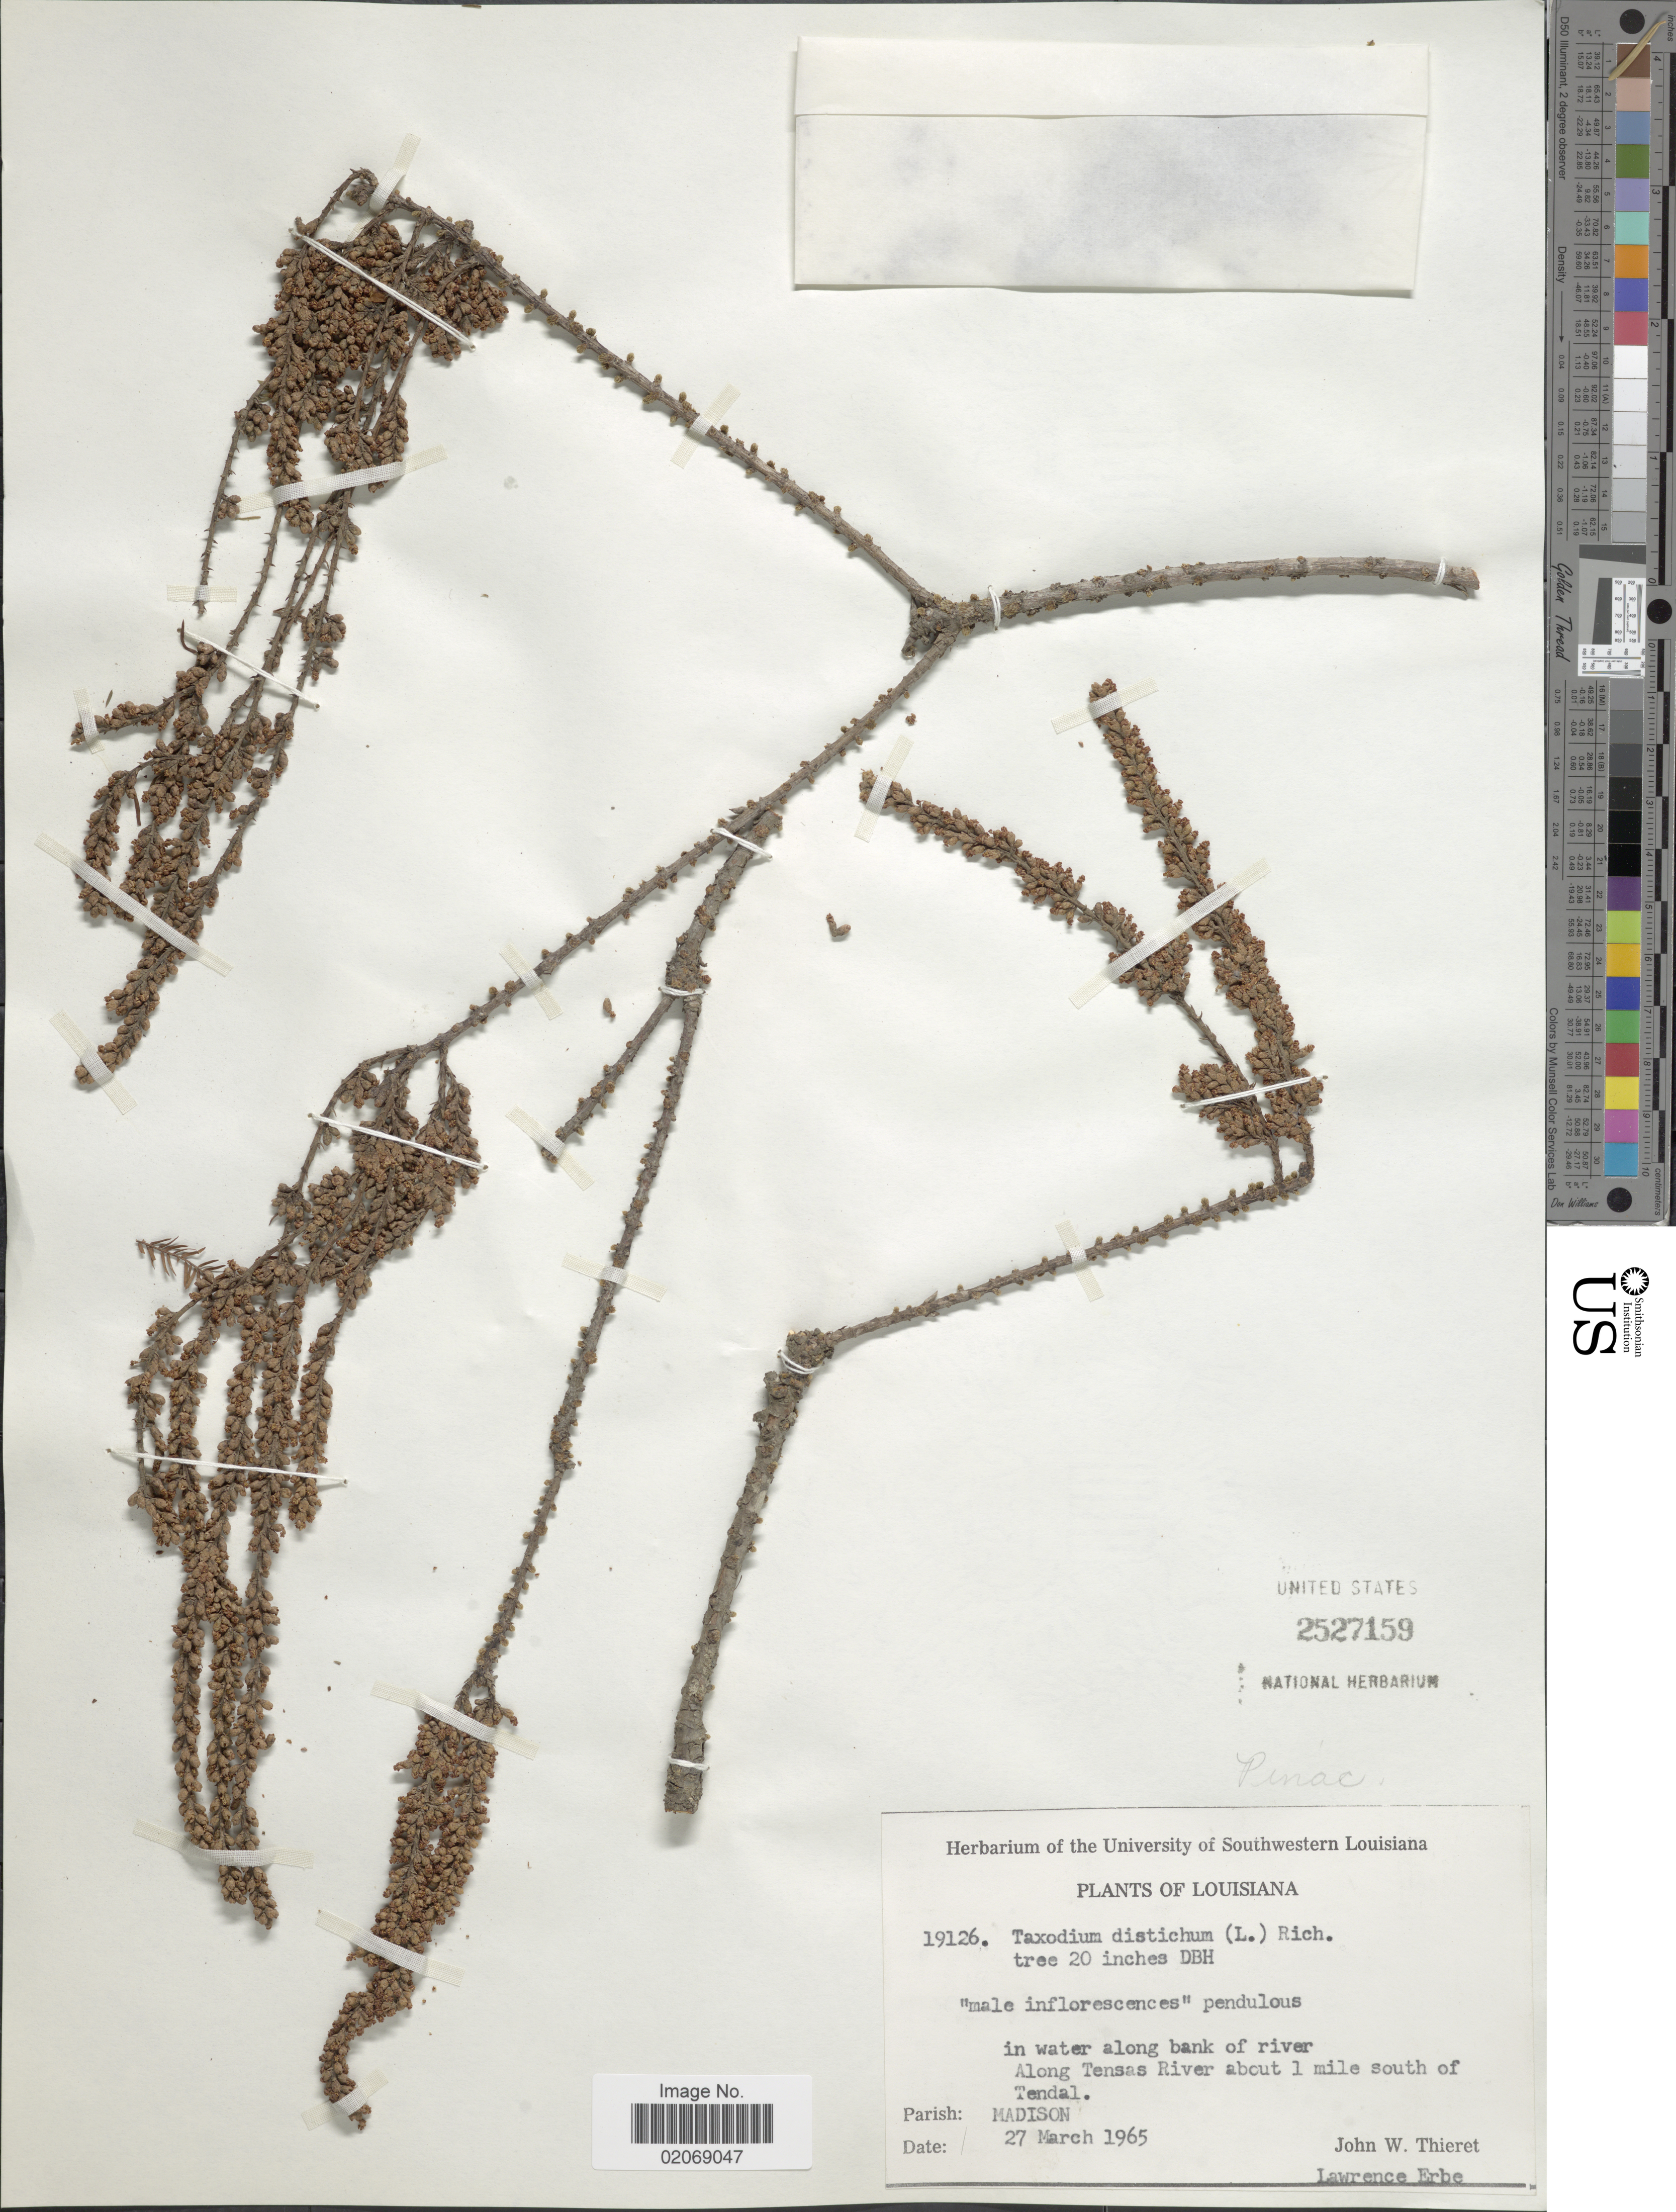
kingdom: Plantae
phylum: Tracheophyta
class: Pinopsida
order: Pinales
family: Cupressaceae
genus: Taxodium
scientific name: Taxodium distichum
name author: (L.) Rich.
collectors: J. W. Thieret & L. Erbe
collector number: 19126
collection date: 1965-03-27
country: United States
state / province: Louisiana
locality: Along Tensas River about 1 mile south of Tendal. Parish Madison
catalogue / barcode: US 2527159